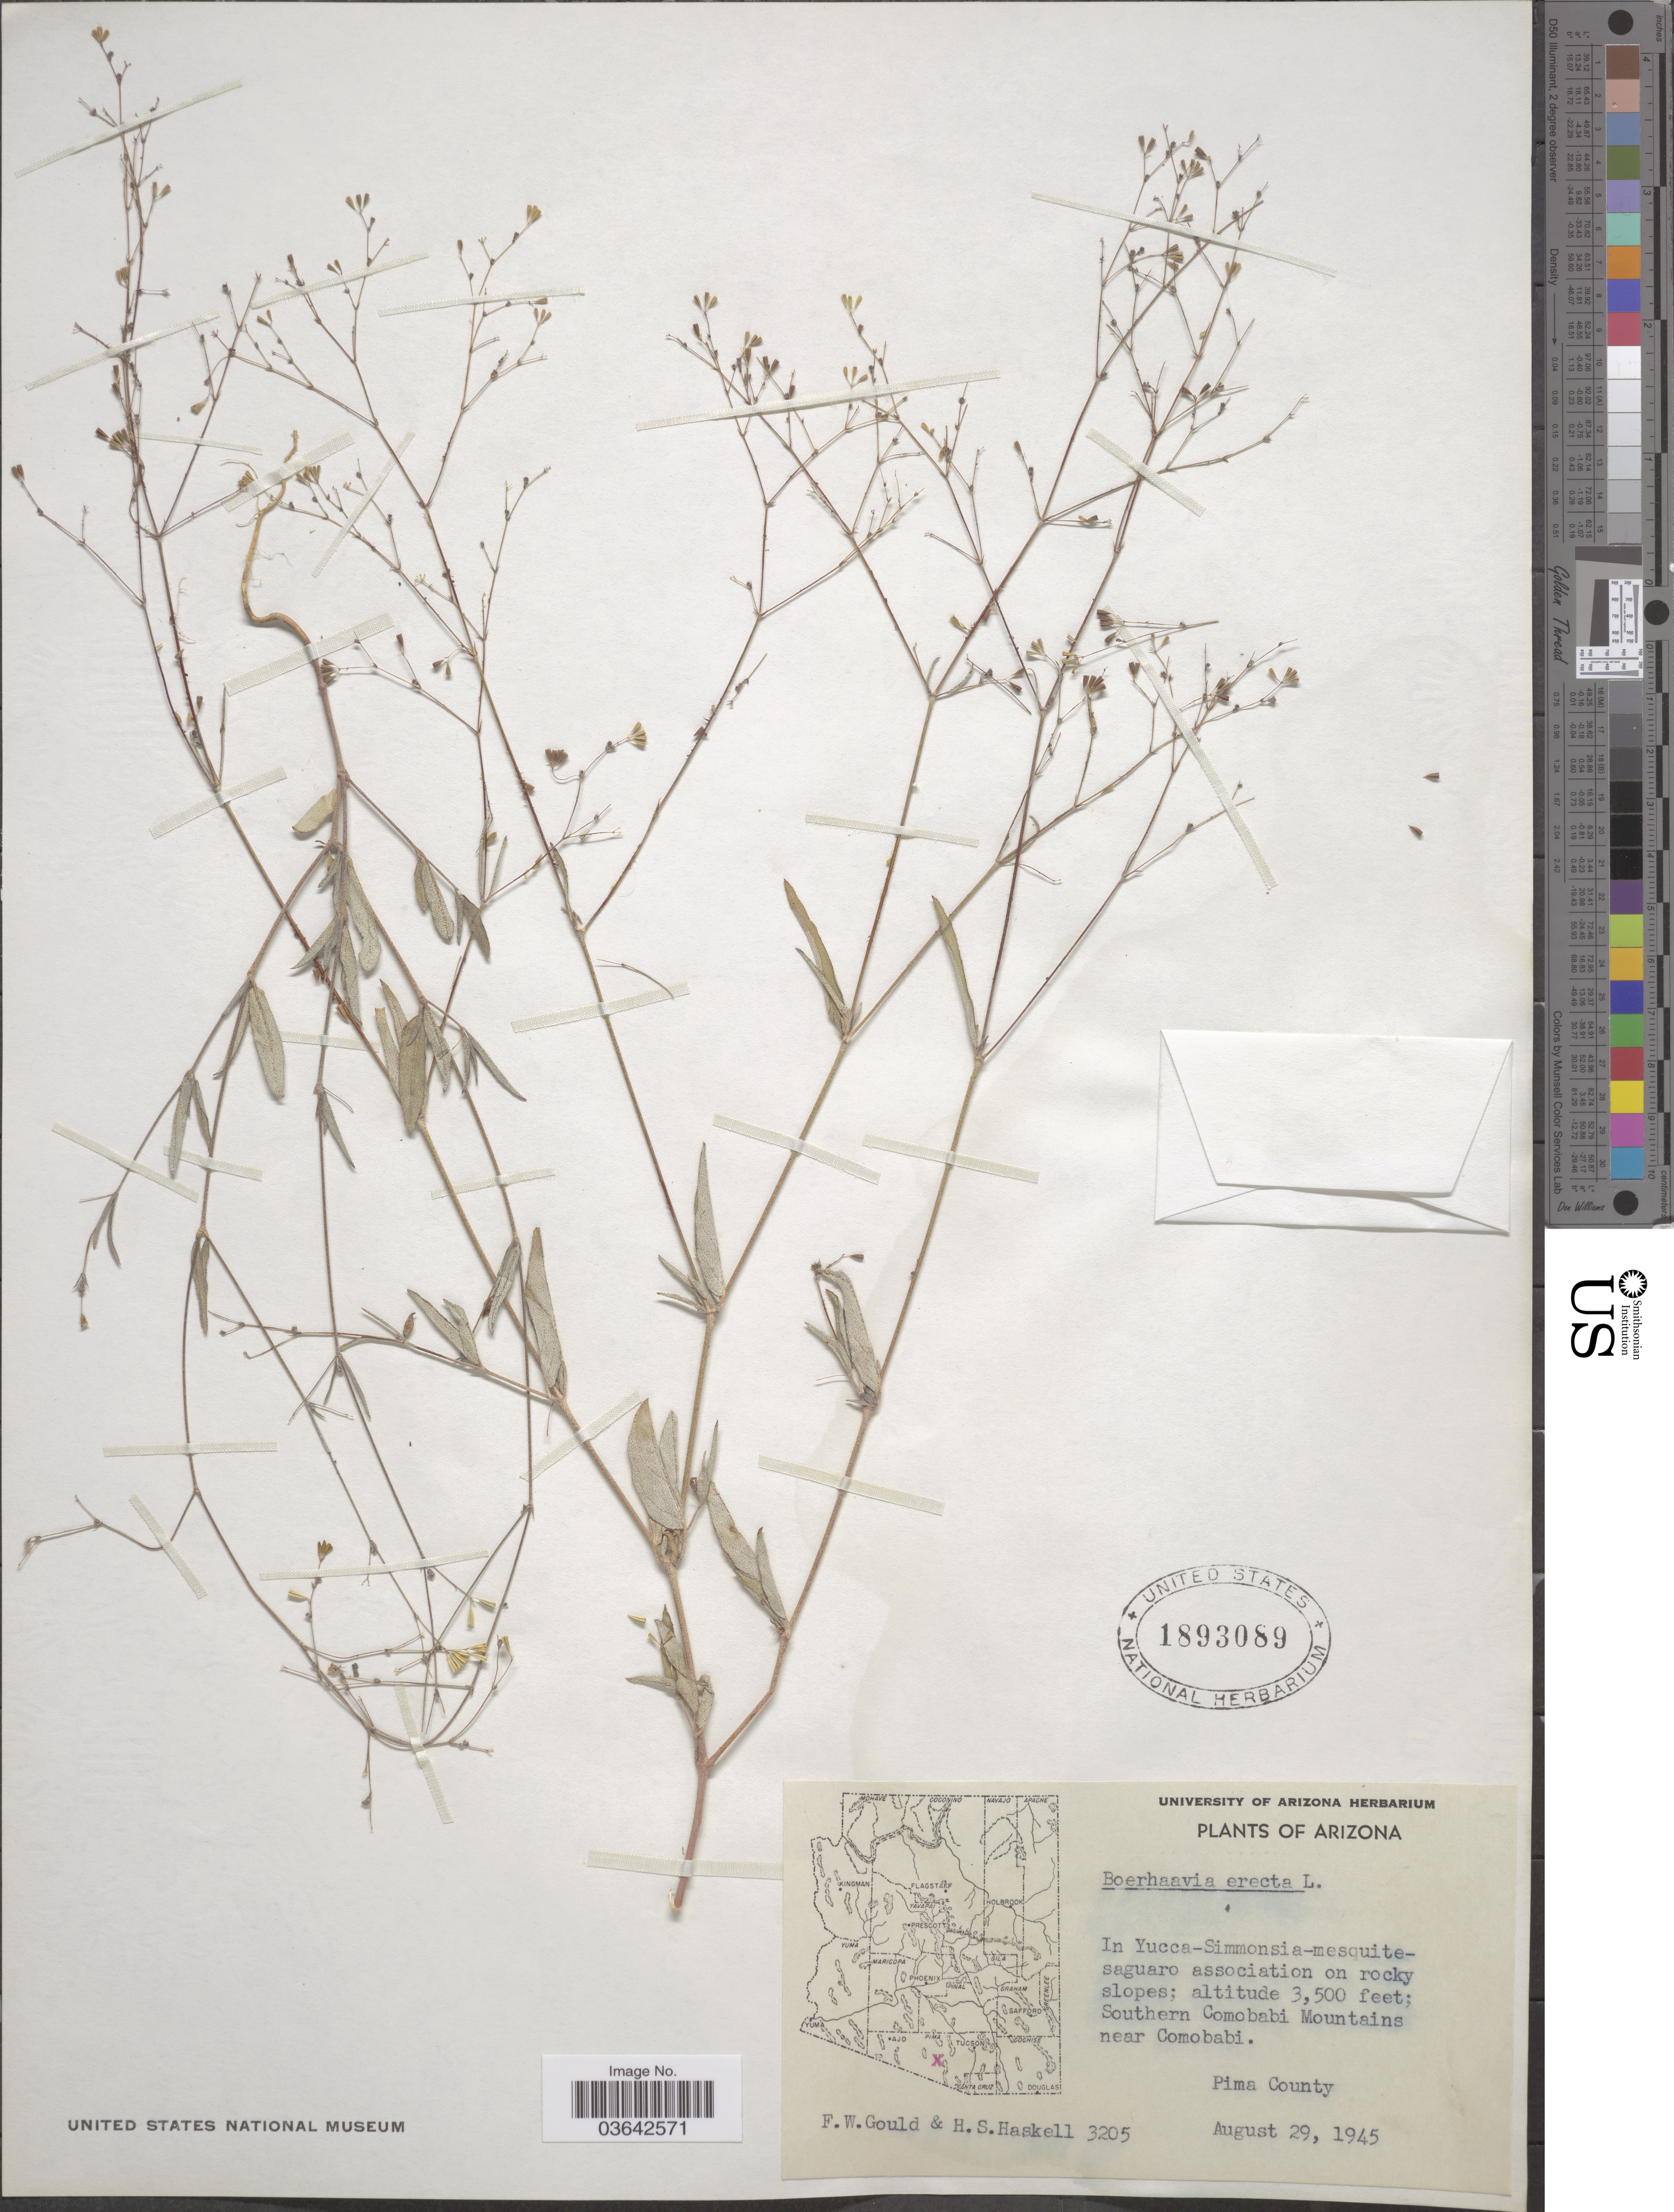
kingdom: Plantae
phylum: Tracheophyta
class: Magnoliopsida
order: Caryophyllales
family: Nyctaginaceae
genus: Boerhavia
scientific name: Boerhavia erecta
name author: L.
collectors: F. W. Gould & H. Haskell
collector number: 3205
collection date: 1945-08-29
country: United States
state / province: Arizona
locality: Southern Comobabi Mountains near Comobabi. Pima County.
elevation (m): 1067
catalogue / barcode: US 1893089